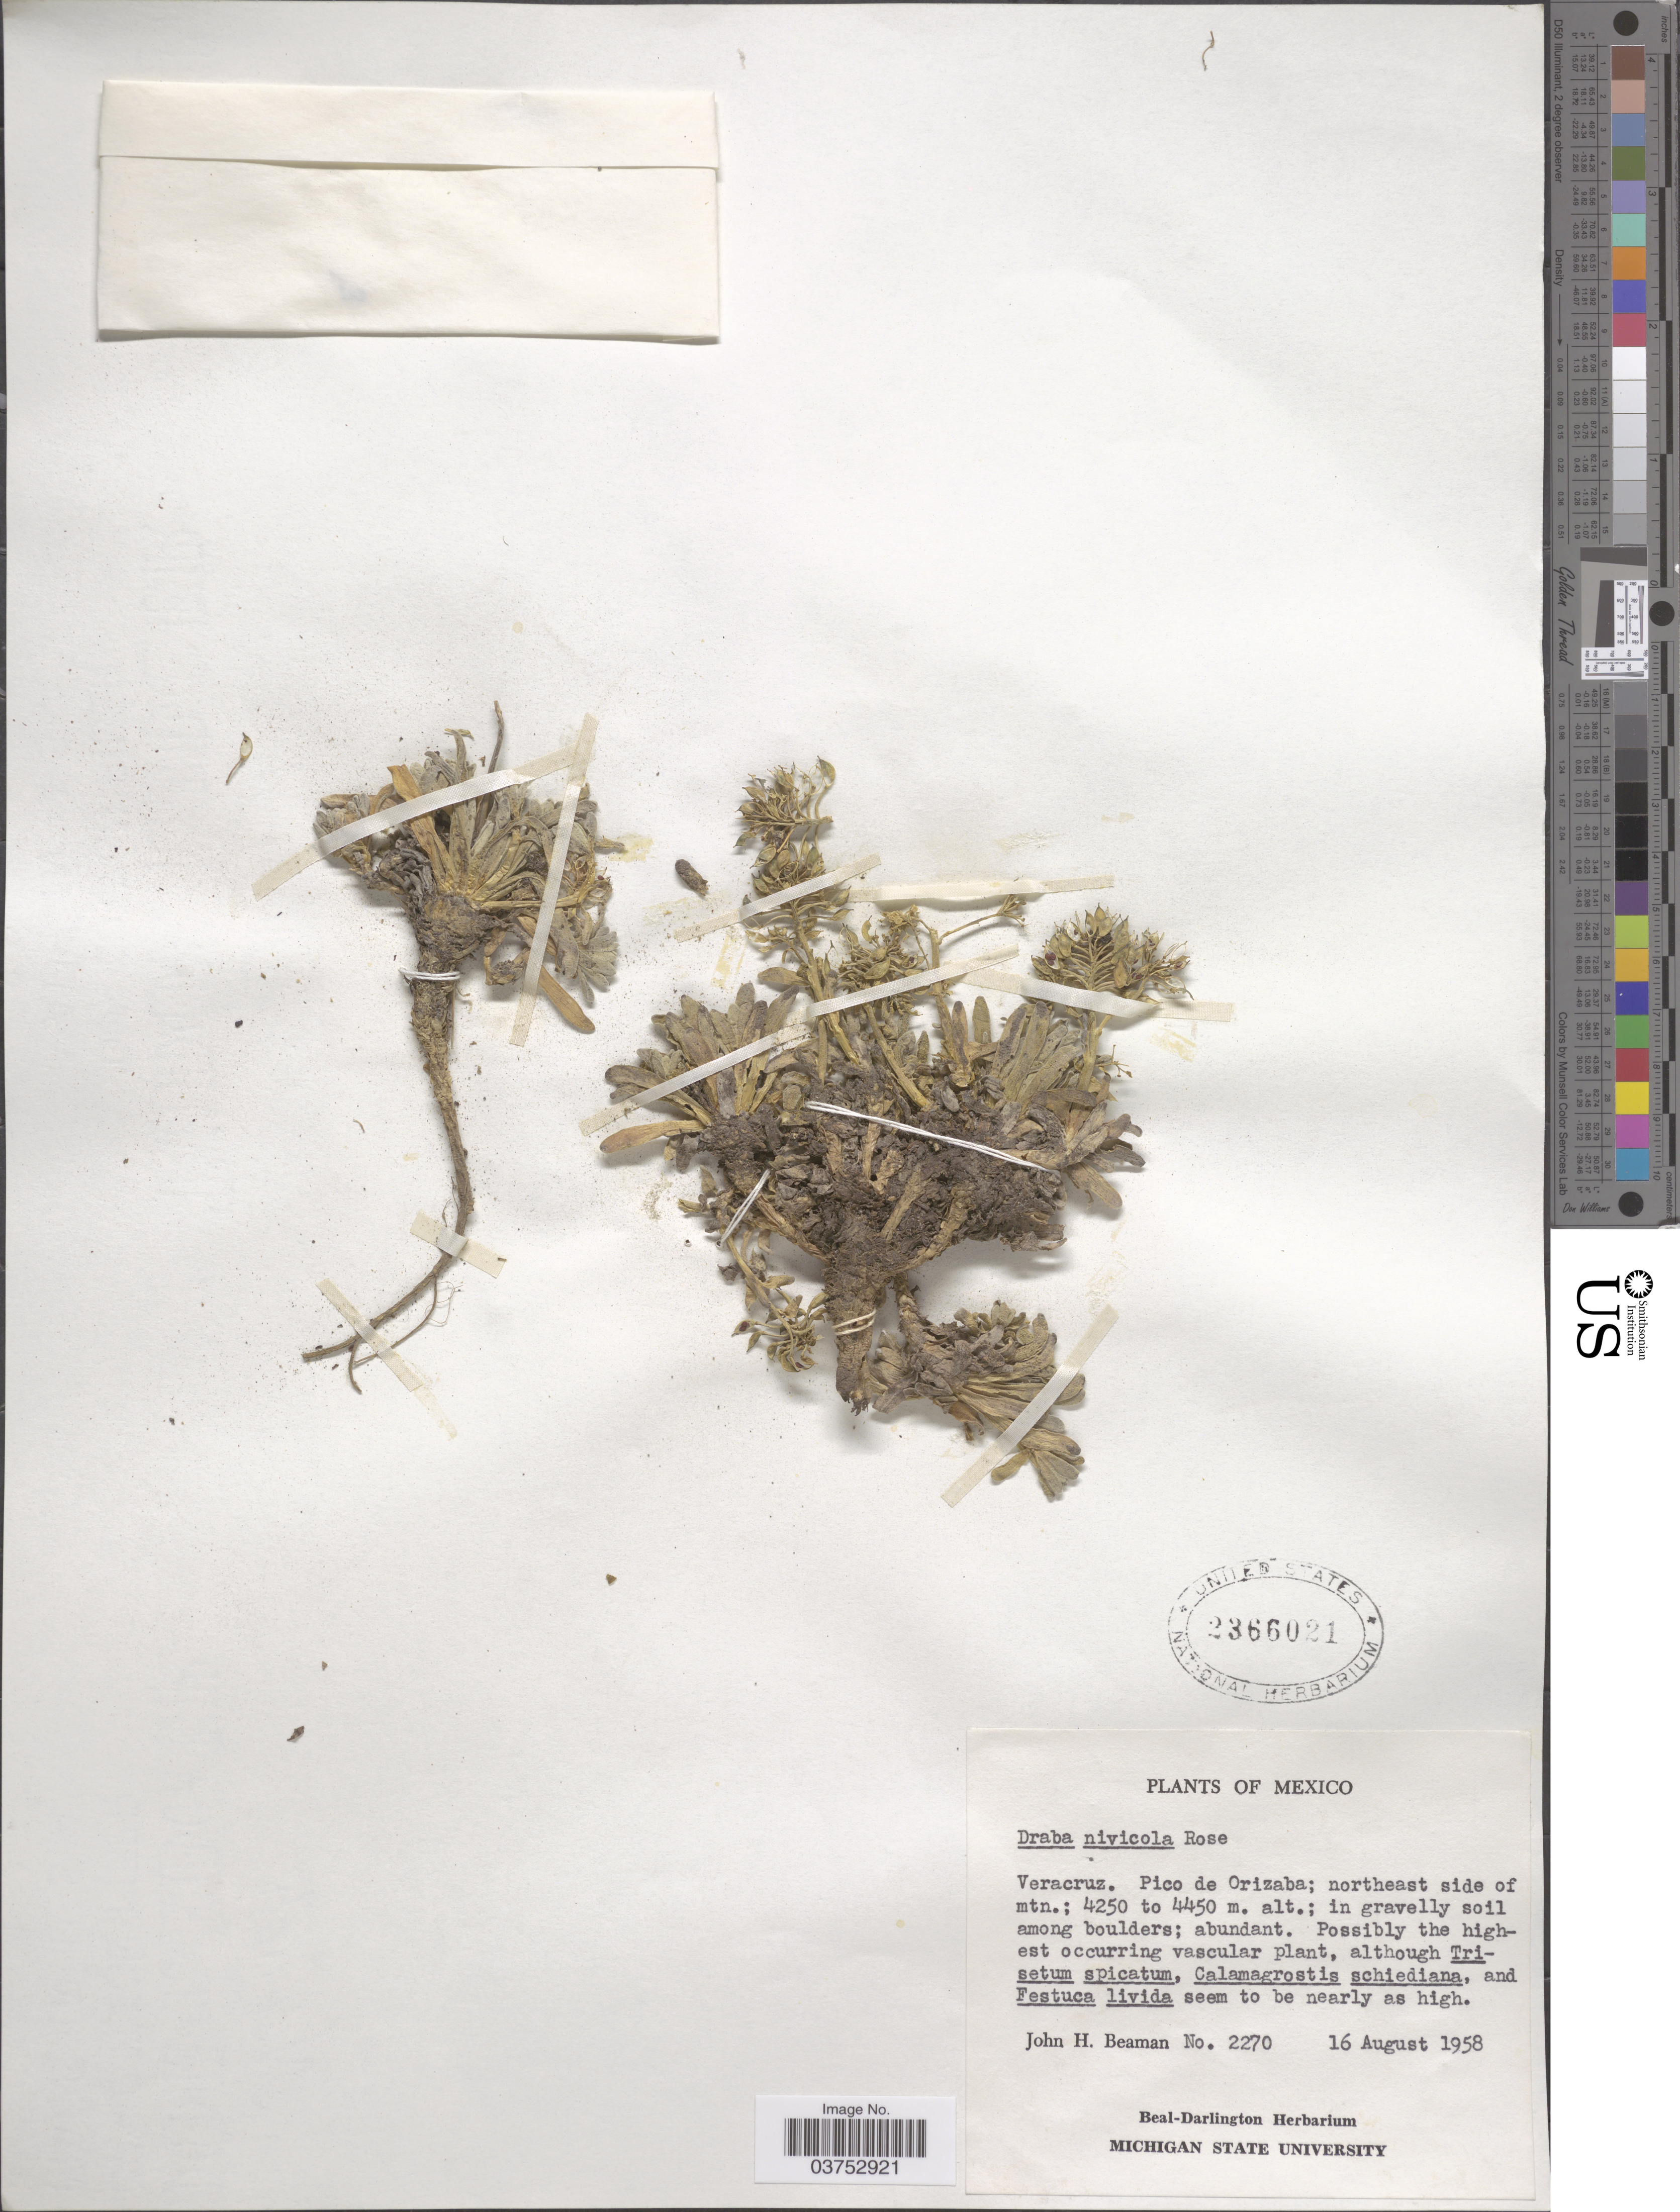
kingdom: Plantae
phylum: Tracheophyta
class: Magnoliopsida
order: Brassicales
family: Brassicaceae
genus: Draba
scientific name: Draba tolucensis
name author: (A. Gray) Kunth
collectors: J. H. Beaman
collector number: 2270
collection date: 1958-08-16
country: Mexico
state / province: Veracruz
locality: Veracruz. Pico de Orizaba; northeast side of mtn.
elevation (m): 4250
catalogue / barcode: US 2366021